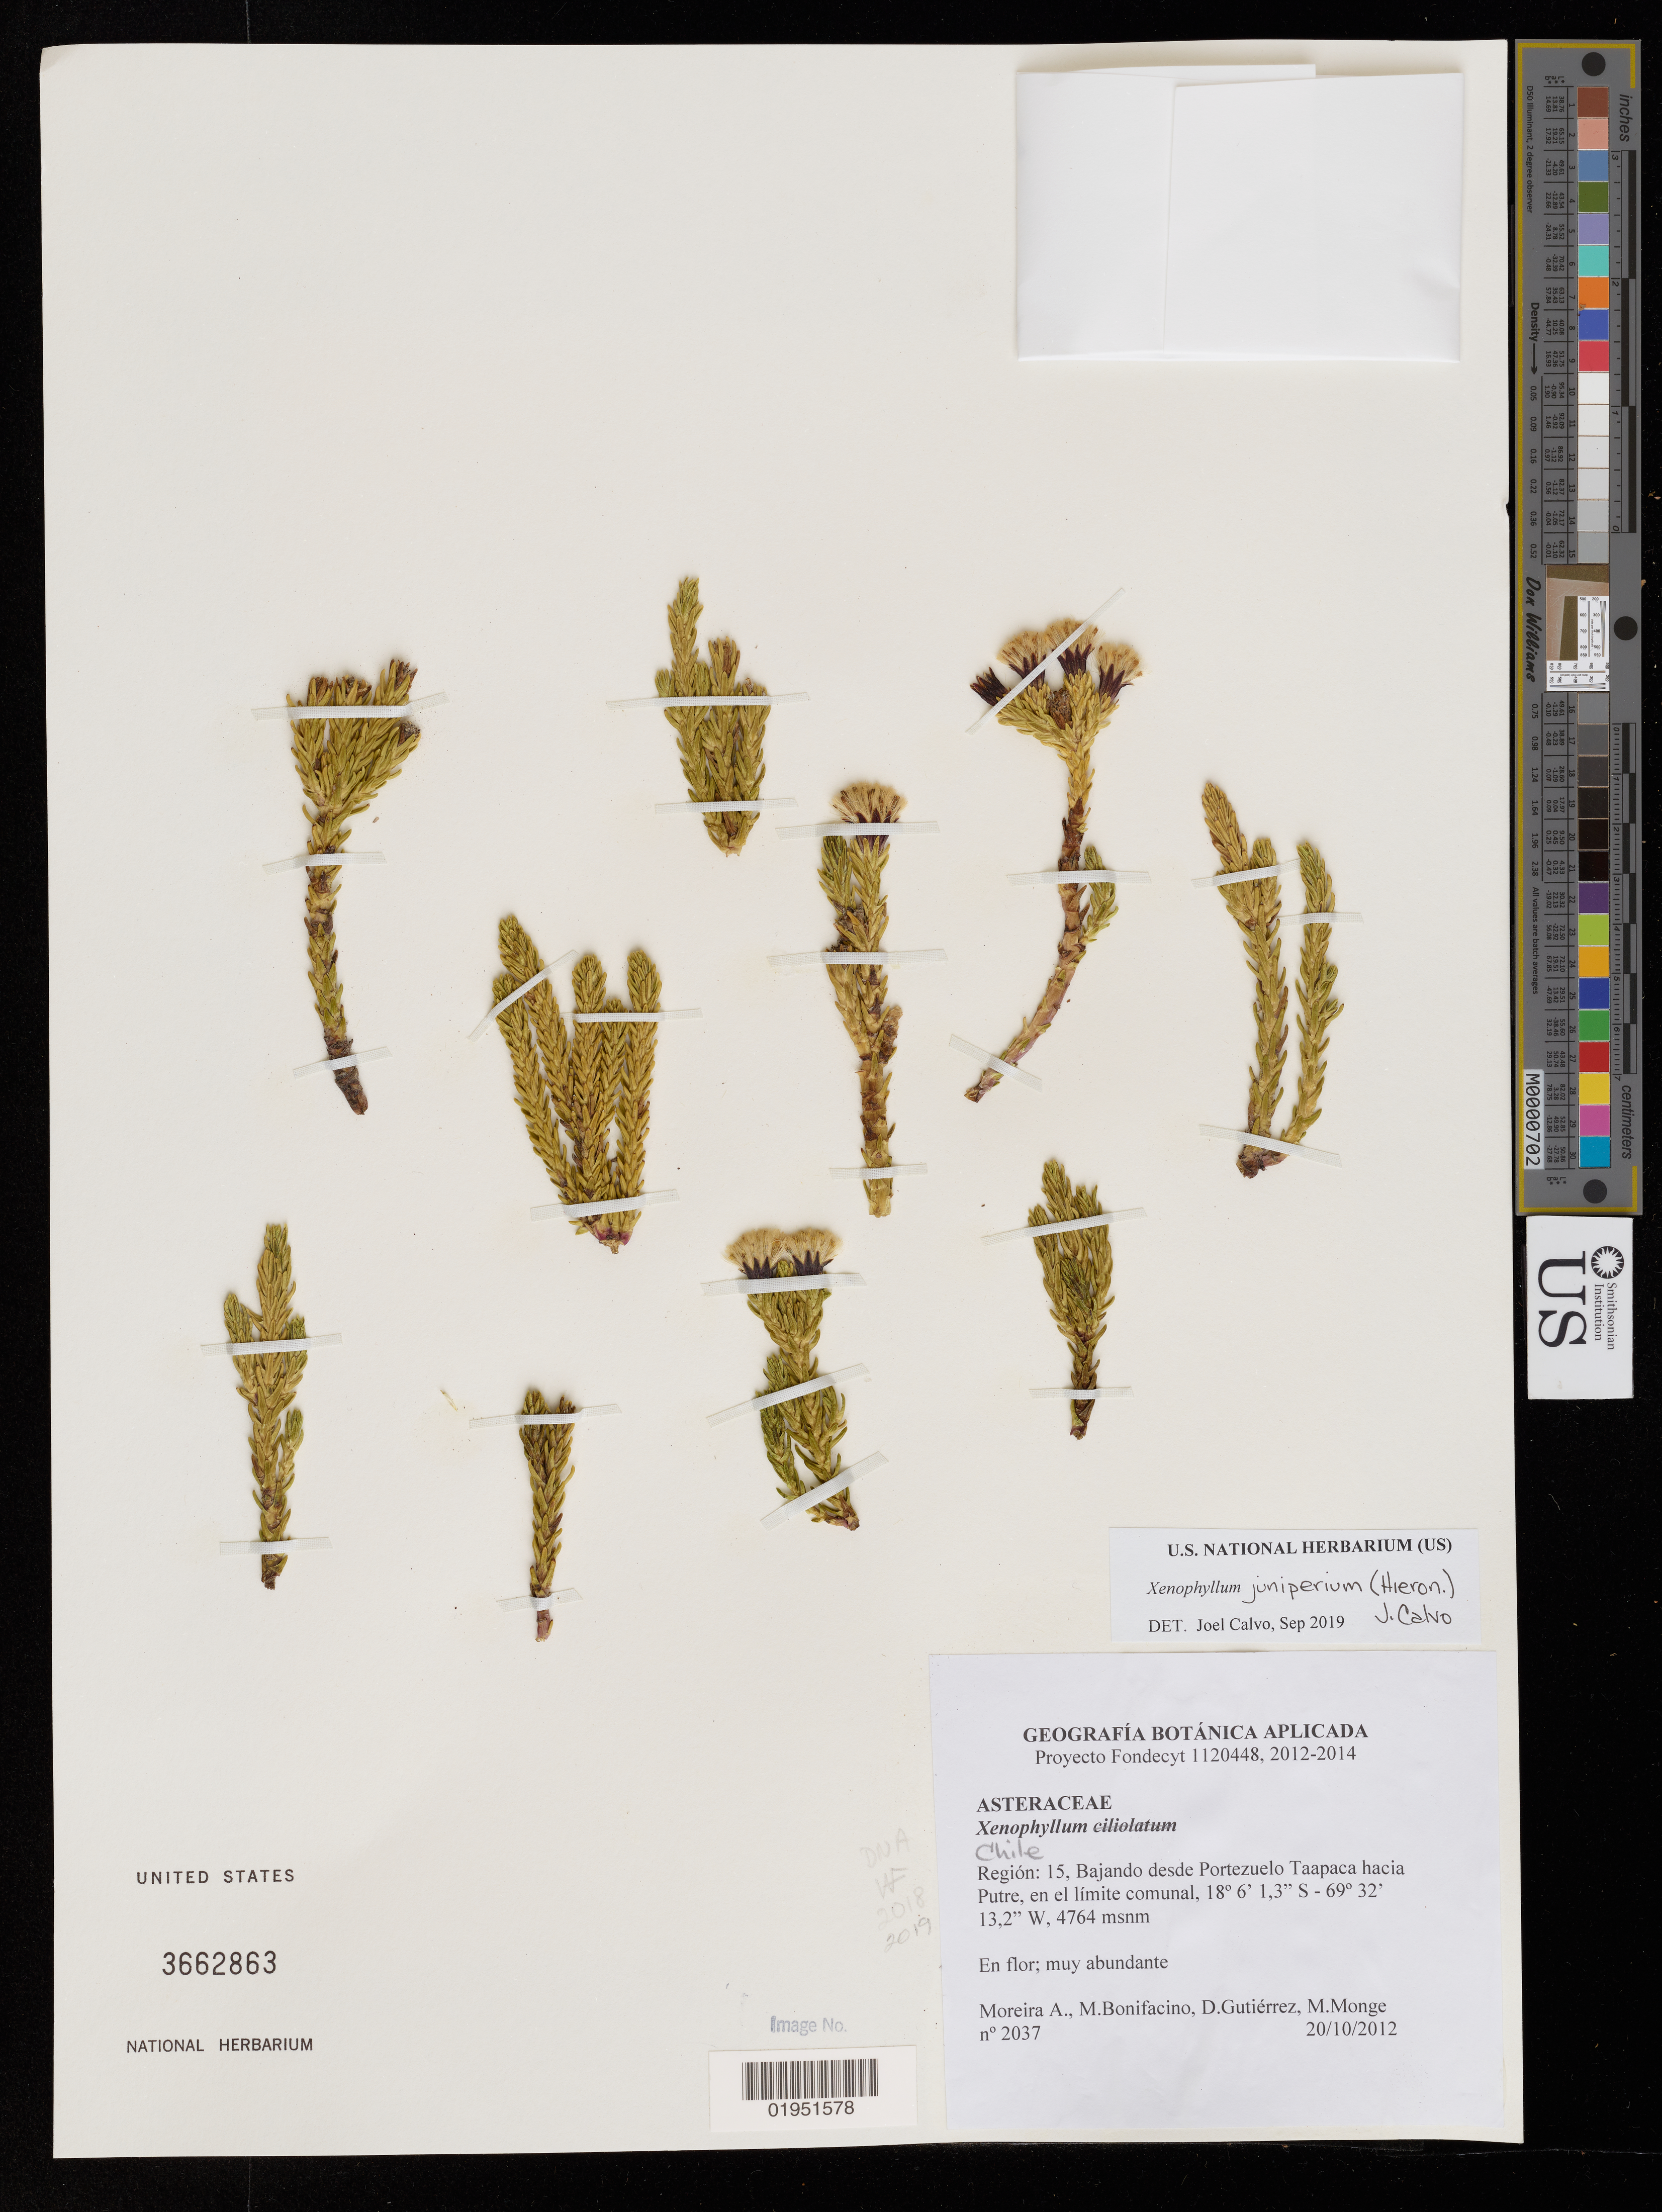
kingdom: Plantae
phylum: Tracheophyta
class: Magnoliopsida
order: Asterales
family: Asteraceae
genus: Xenophyllum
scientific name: Xenophyllum juniperium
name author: (Hieron.) J. Calvo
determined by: Calvo, Joel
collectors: A. Moreira, M. Bonifacino, M. Gutierrez & M. Monge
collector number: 2037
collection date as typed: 20 Oct 2012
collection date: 2012-10-20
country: Chile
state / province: Arica y Parinacota (XV)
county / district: Arica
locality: Bajando desde Portezuelo Taapaca hacia Putre, en el limite comunal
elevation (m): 4764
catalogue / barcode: US 3662863